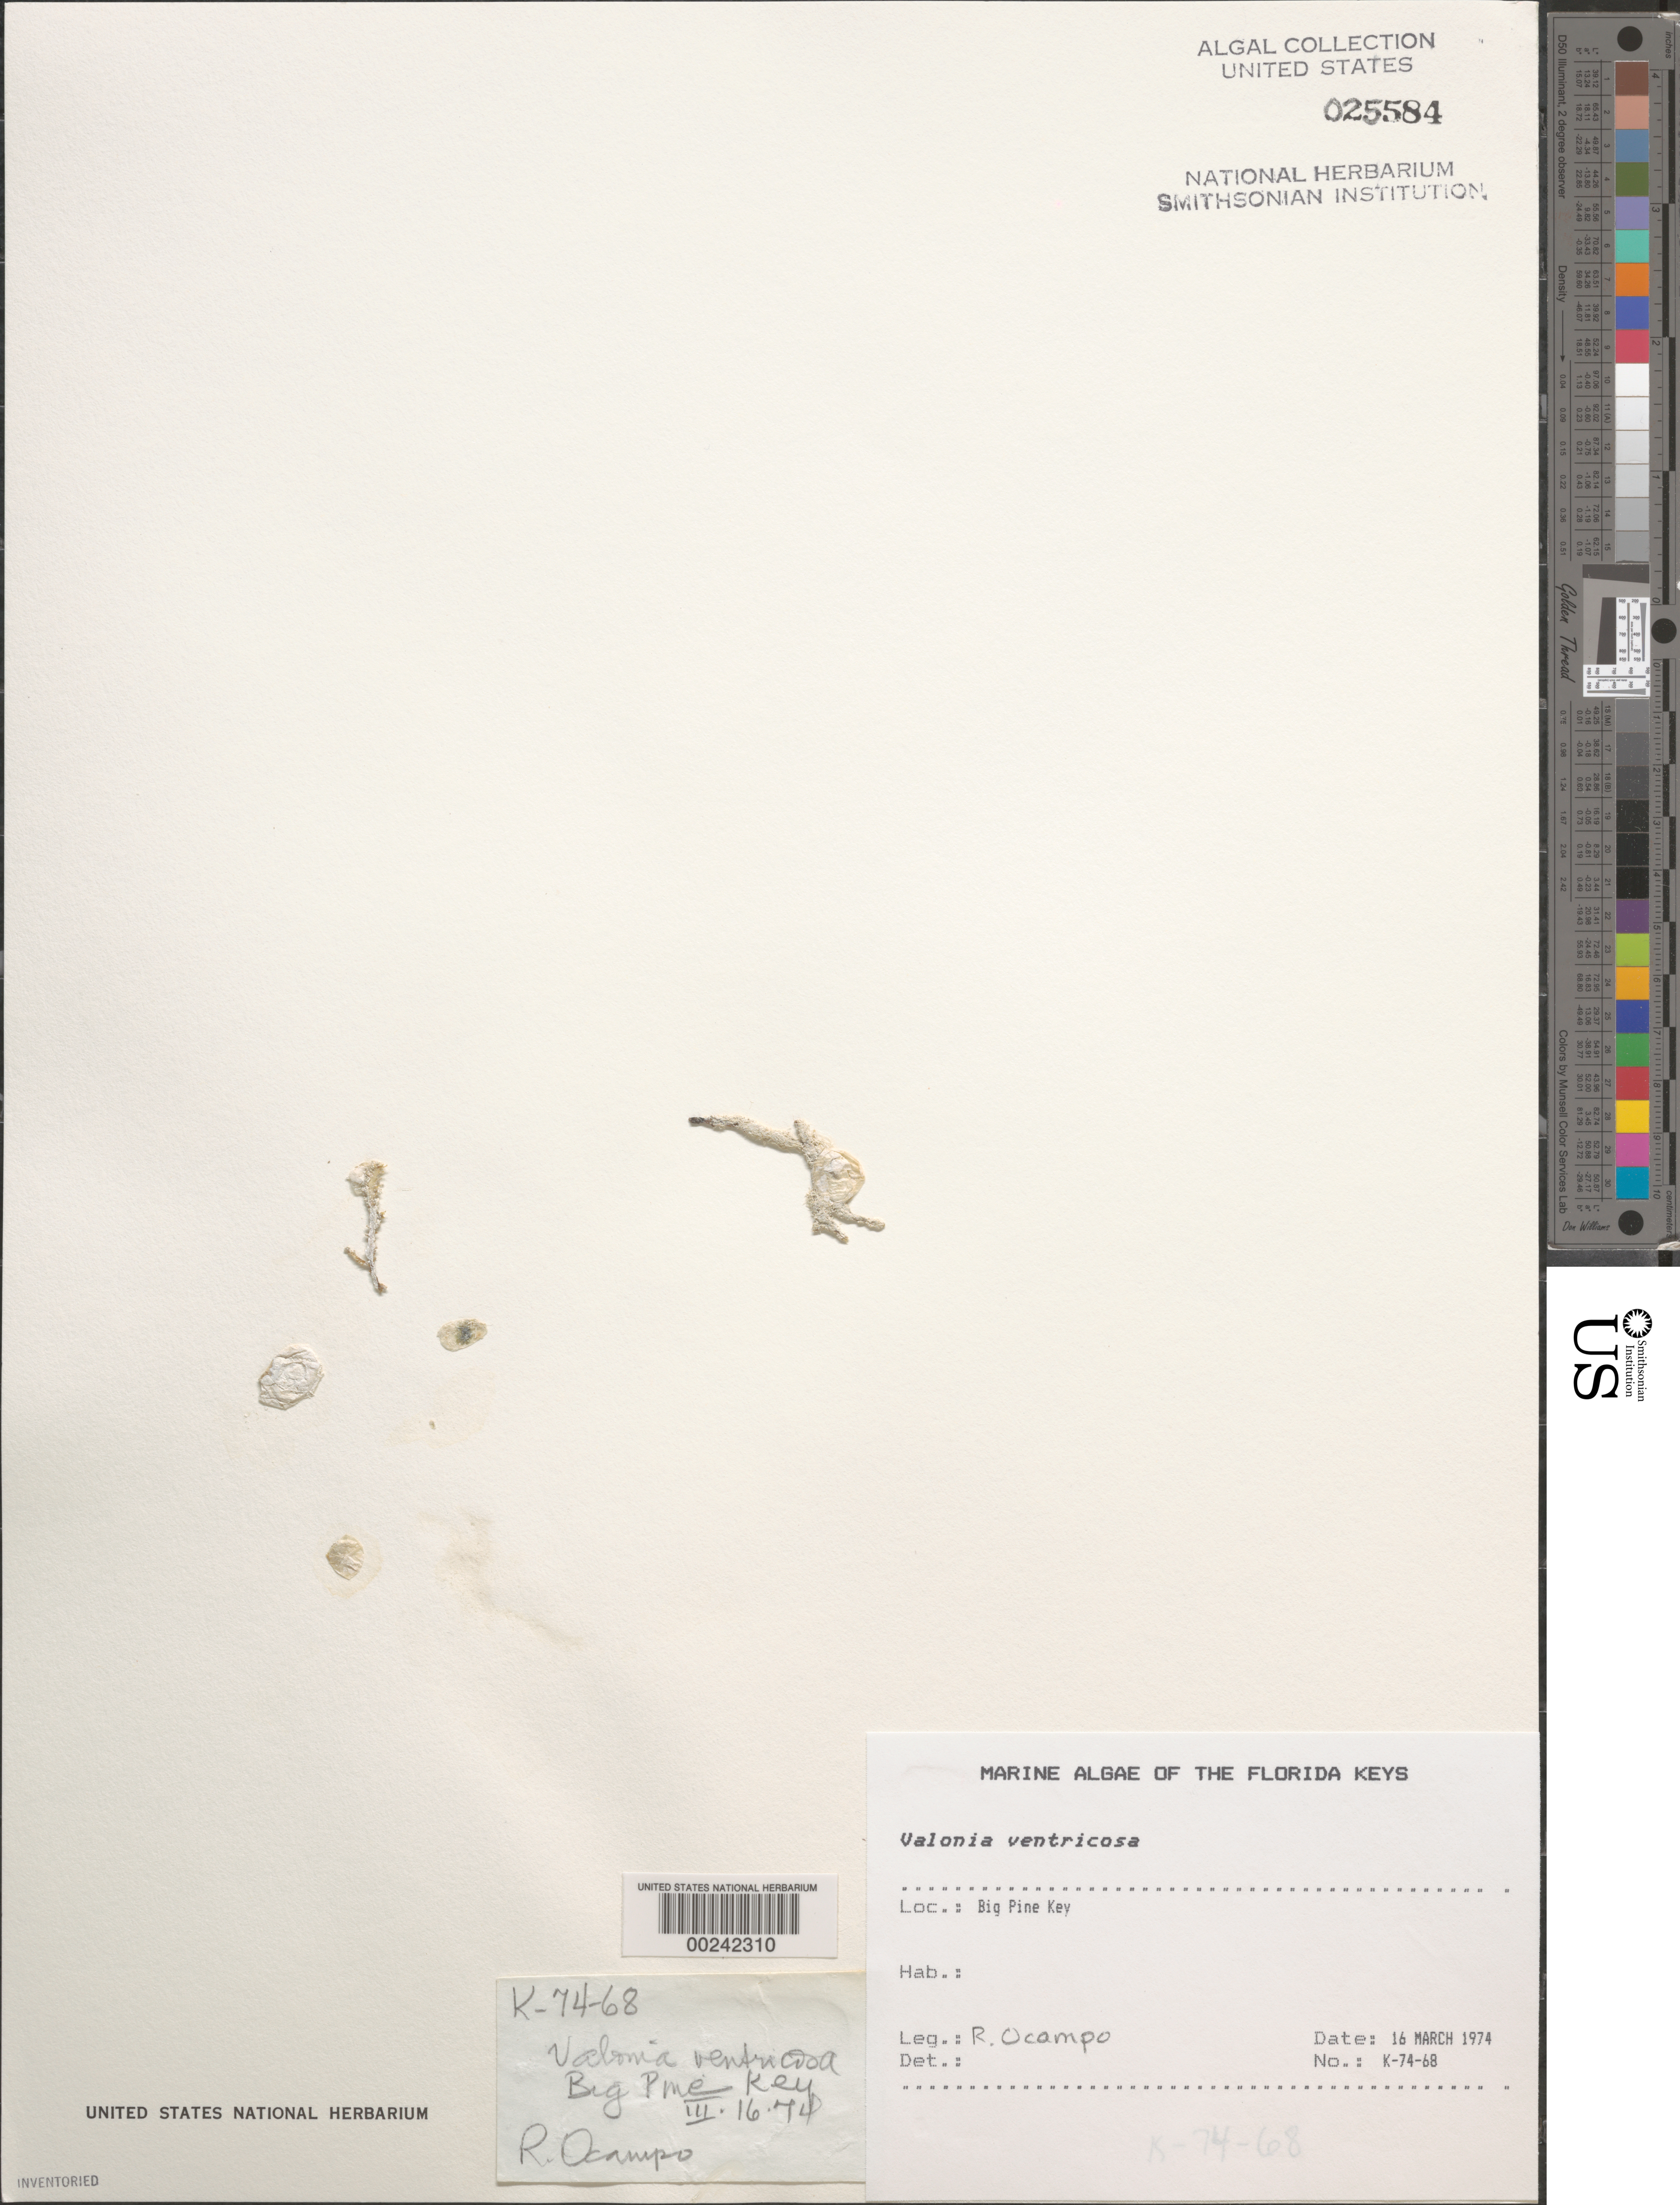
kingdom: Plantae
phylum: Chlorophyta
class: Ulvophyceae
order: Siphonocladales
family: Valoniaceae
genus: Valonia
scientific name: Valonia ventricosa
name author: J. Agardh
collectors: R. Ocampo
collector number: K-74-68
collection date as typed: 16 Mar 1974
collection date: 1974-03-16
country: United States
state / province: Florida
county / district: Monroe County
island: Big Pine Key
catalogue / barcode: US 25584